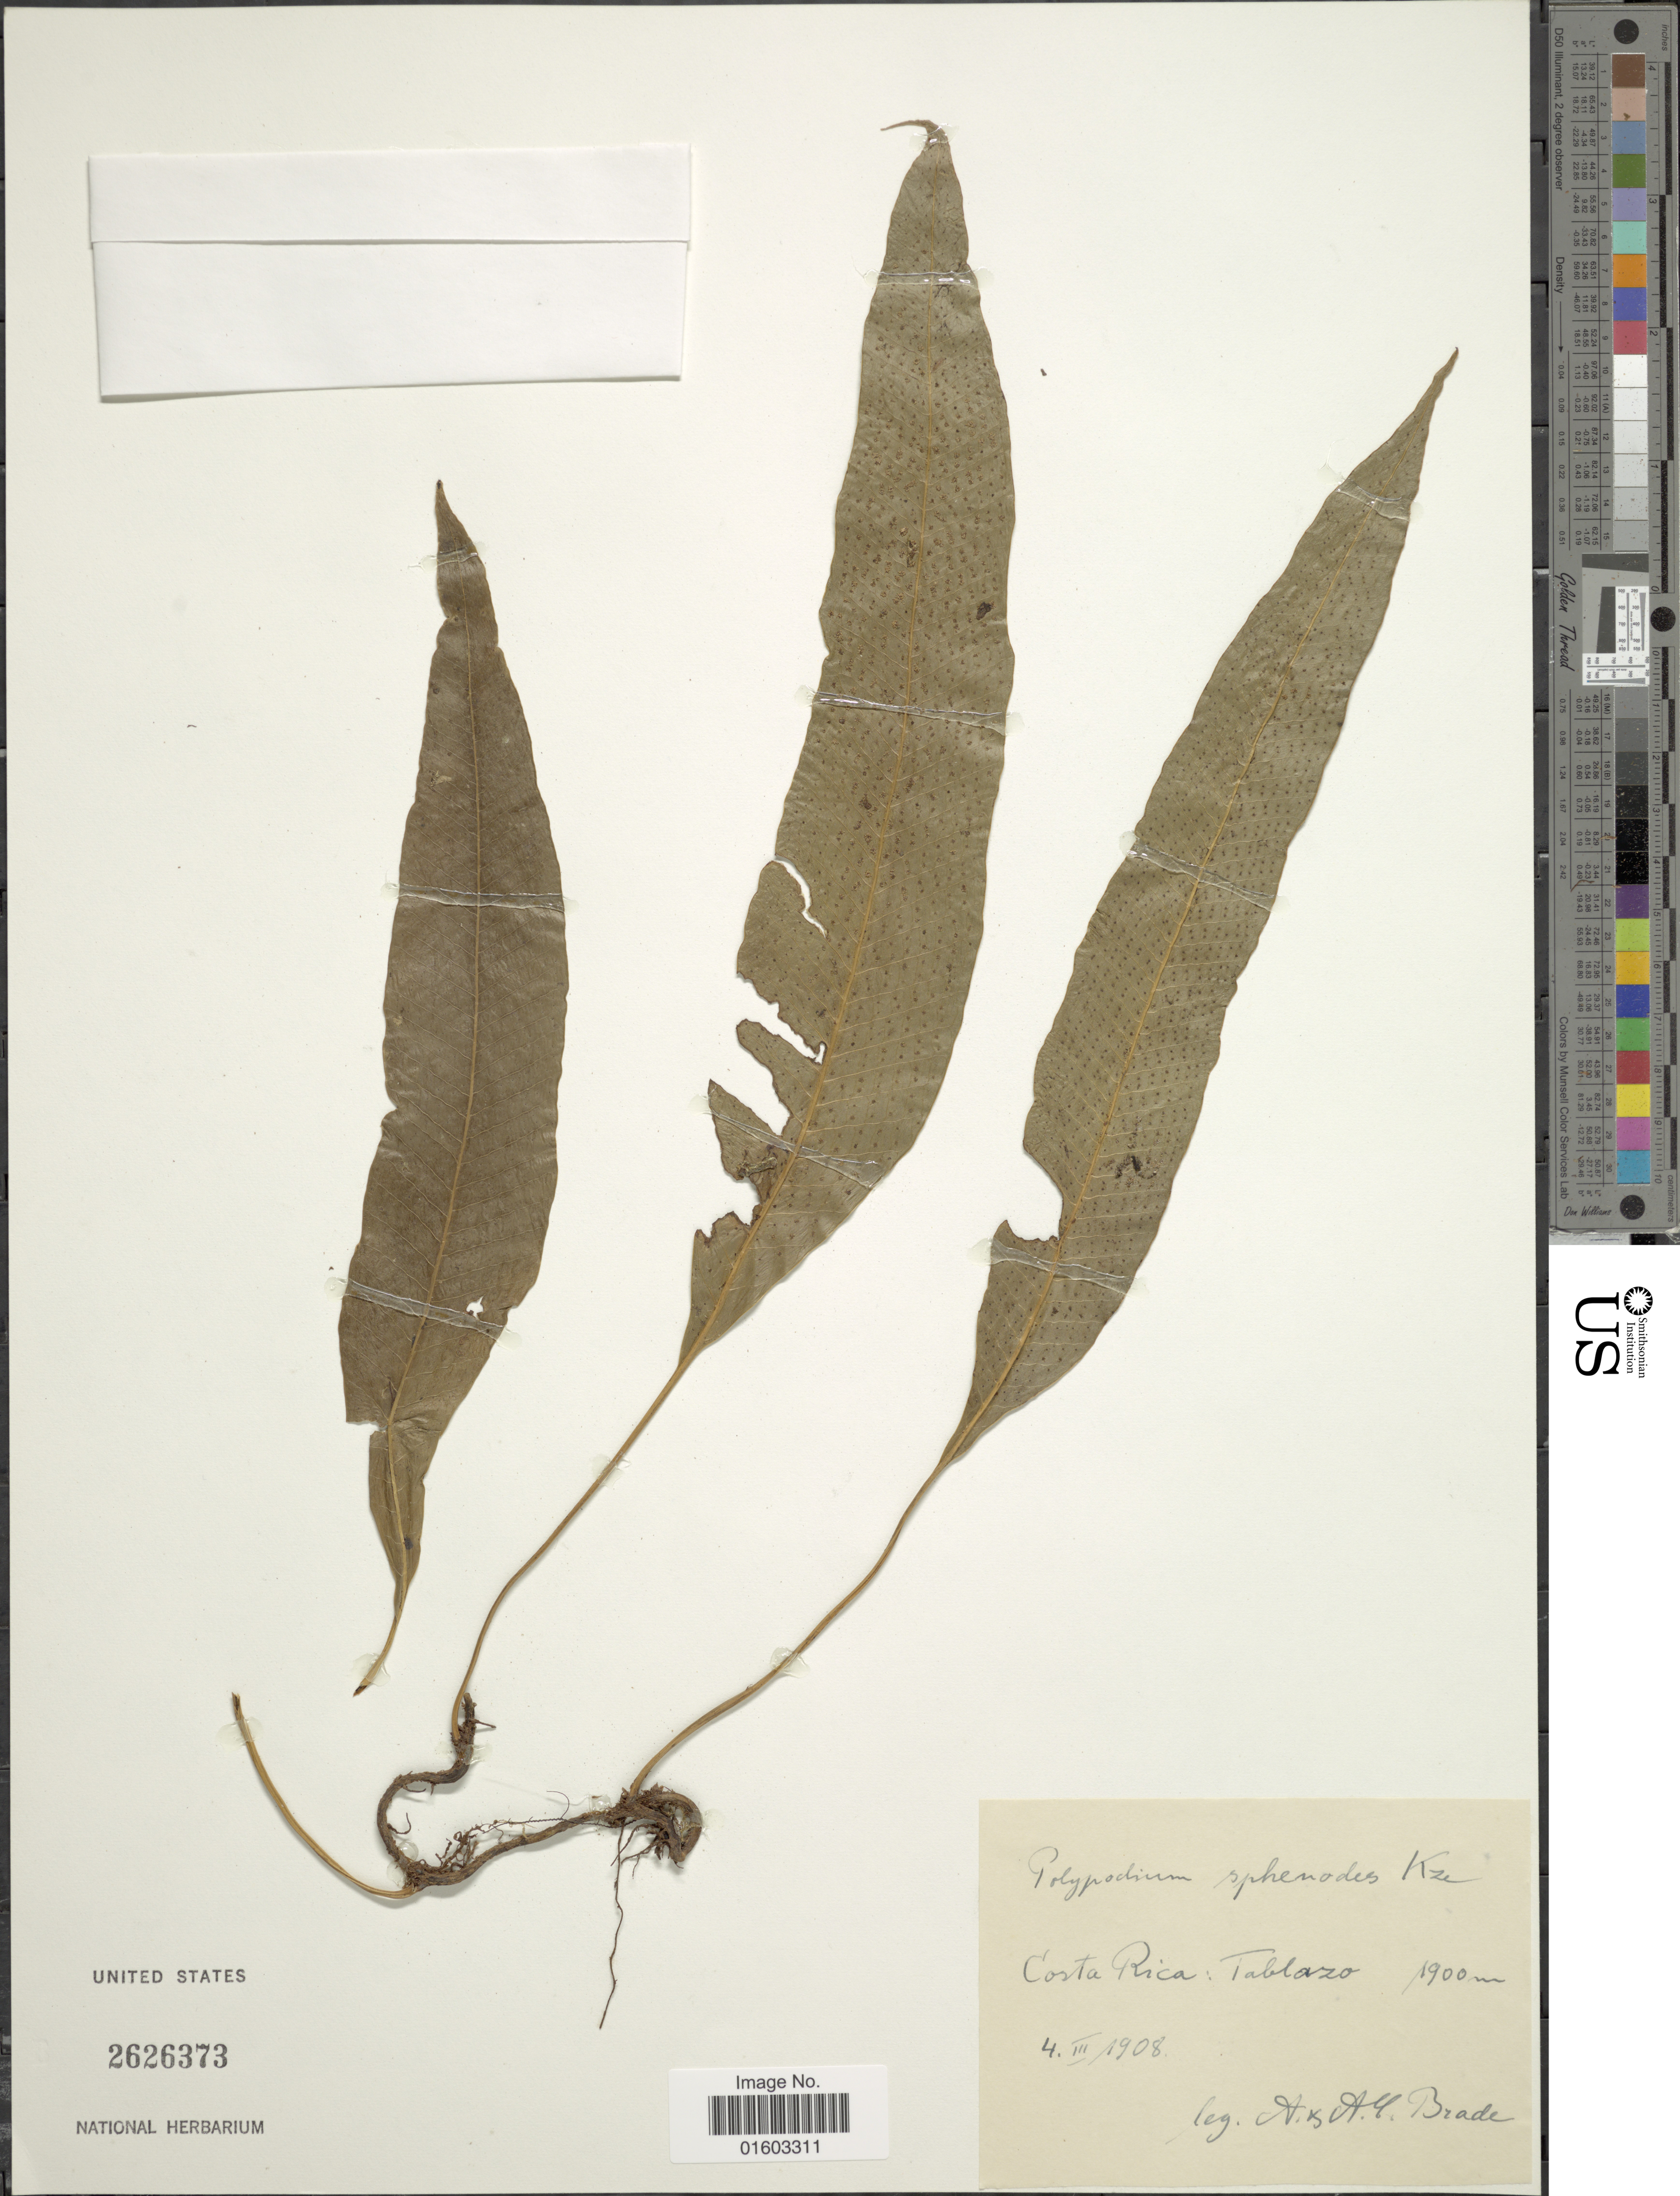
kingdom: Plantae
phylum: Tracheophyta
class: Polypodiopsida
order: Polypodiales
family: Polypodiaceae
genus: Campyloneurum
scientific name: Campyloneurum wercklei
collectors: A. Brade & A. C. Brade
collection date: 1908-03-04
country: Costa Rica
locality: Tablazo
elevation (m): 1900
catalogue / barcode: US 2626373